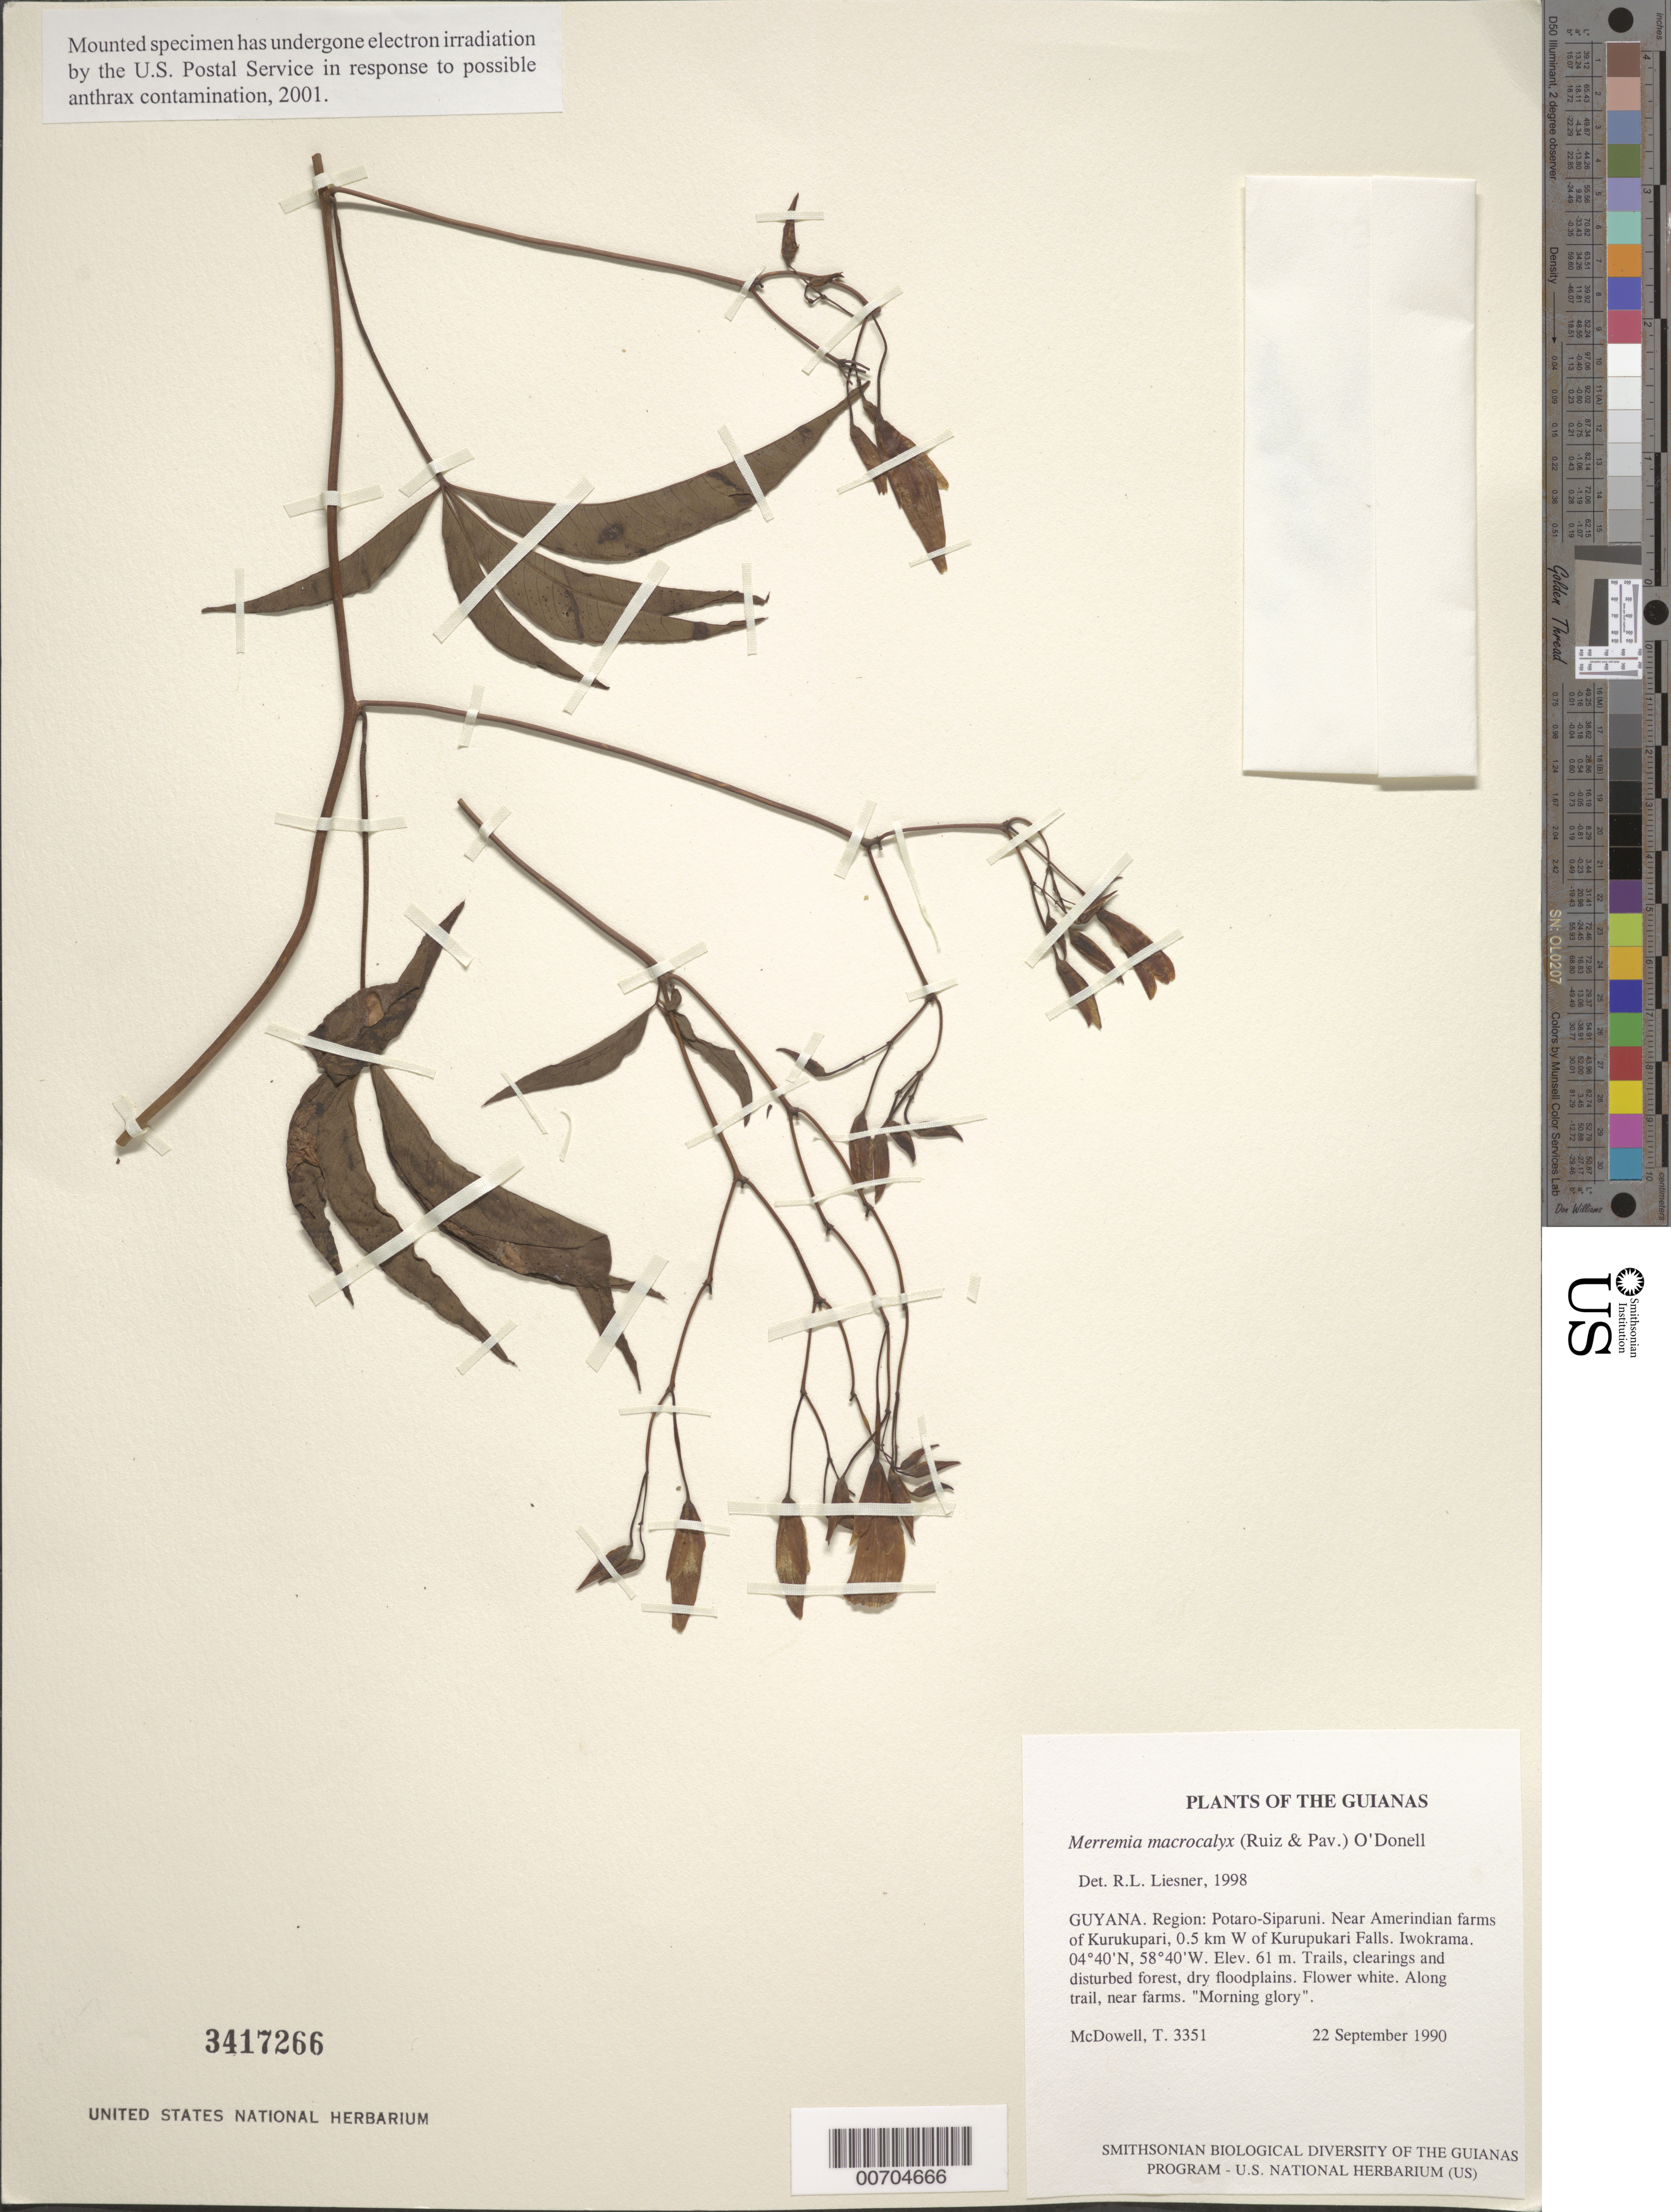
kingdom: Plantae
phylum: Tracheophyta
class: Magnoliopsida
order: Solanales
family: Convolvulaceae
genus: Distimake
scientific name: Distimake macrocalyx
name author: (Ruiz & Pav.) A. R. Simões & Staples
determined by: Strong, Mark T., (BOT), Smithsonian Institution - National Museum of Natural History (UNITED STATES)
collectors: T. McDowell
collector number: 3351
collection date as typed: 22 September 1990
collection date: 1990-09-22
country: Guyana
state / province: Potaro-Siparuni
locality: Near Amerindian farms of Kurupukari, 0.5 km W of Kurupukari Falls. Iwokrama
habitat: Trails, clearings and disturbed forest, dry floodplains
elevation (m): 61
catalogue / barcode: US 3417266